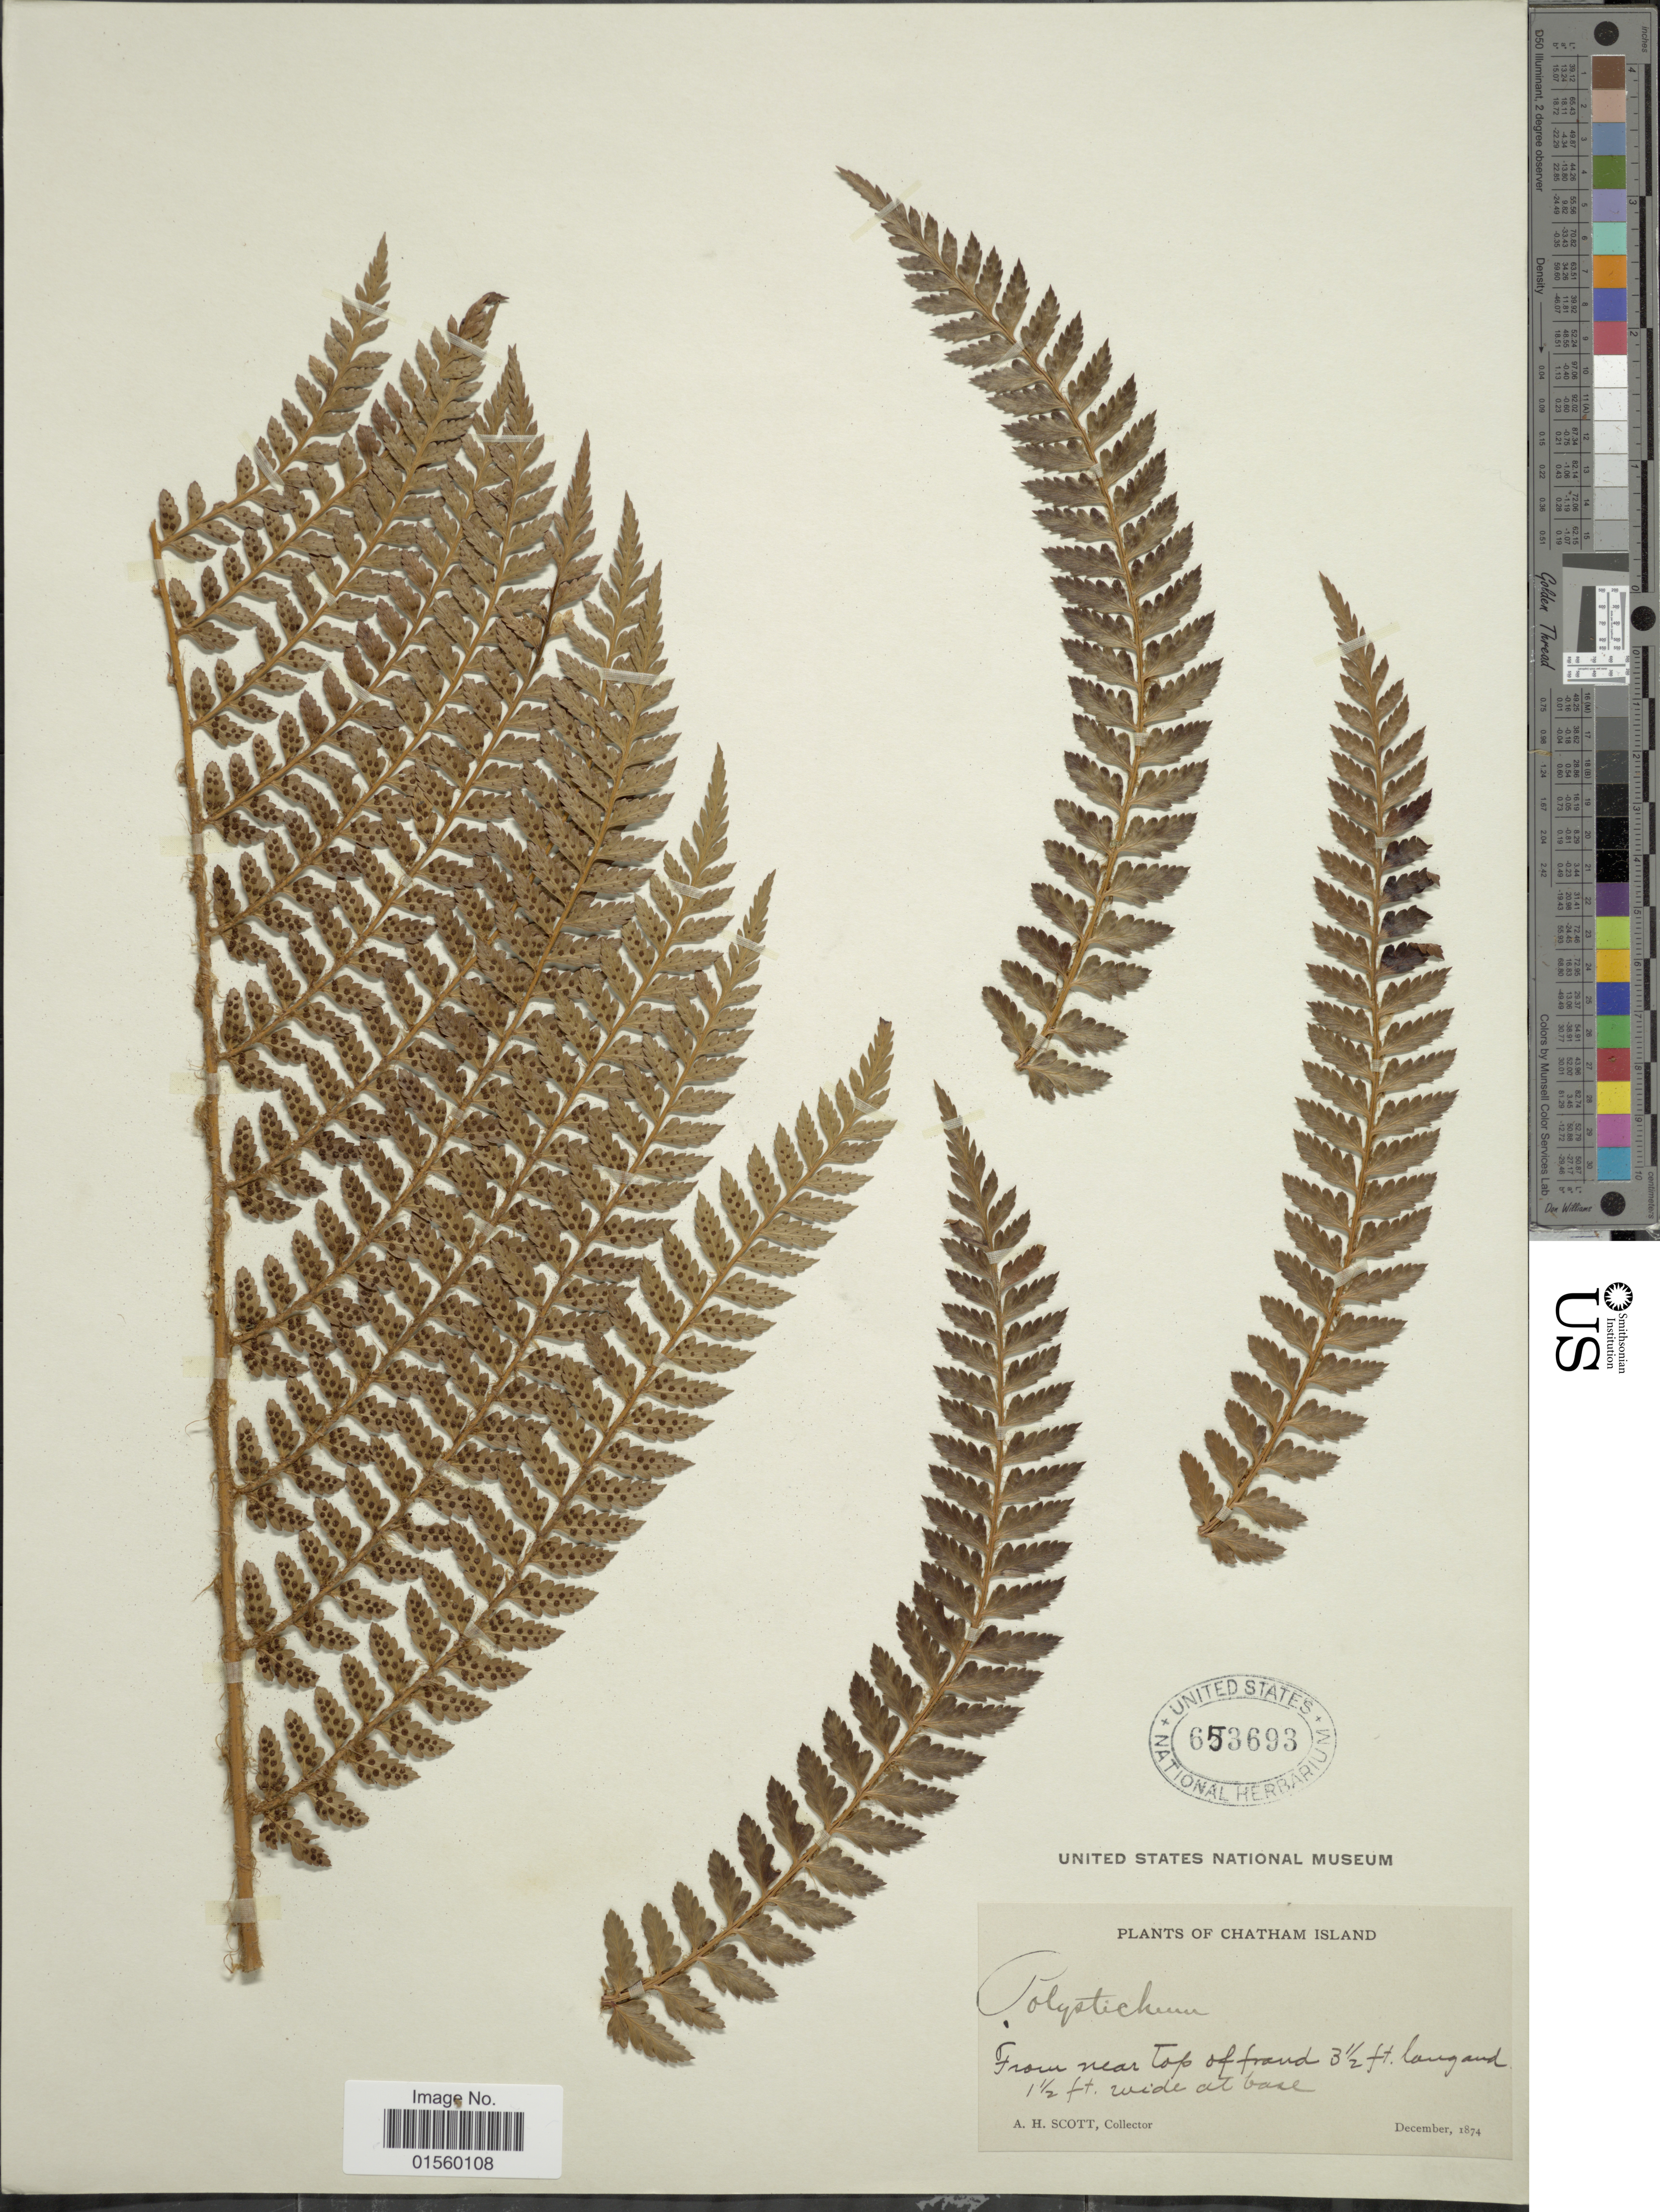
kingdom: Plantae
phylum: Tracheophyta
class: Polypodiopsida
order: Polypodiales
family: Dryopteridaceae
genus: Polystichum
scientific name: Polystichum sp.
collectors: A. H. Scott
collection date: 1874-12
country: New Zealand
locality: Chatham Island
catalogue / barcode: US 653693